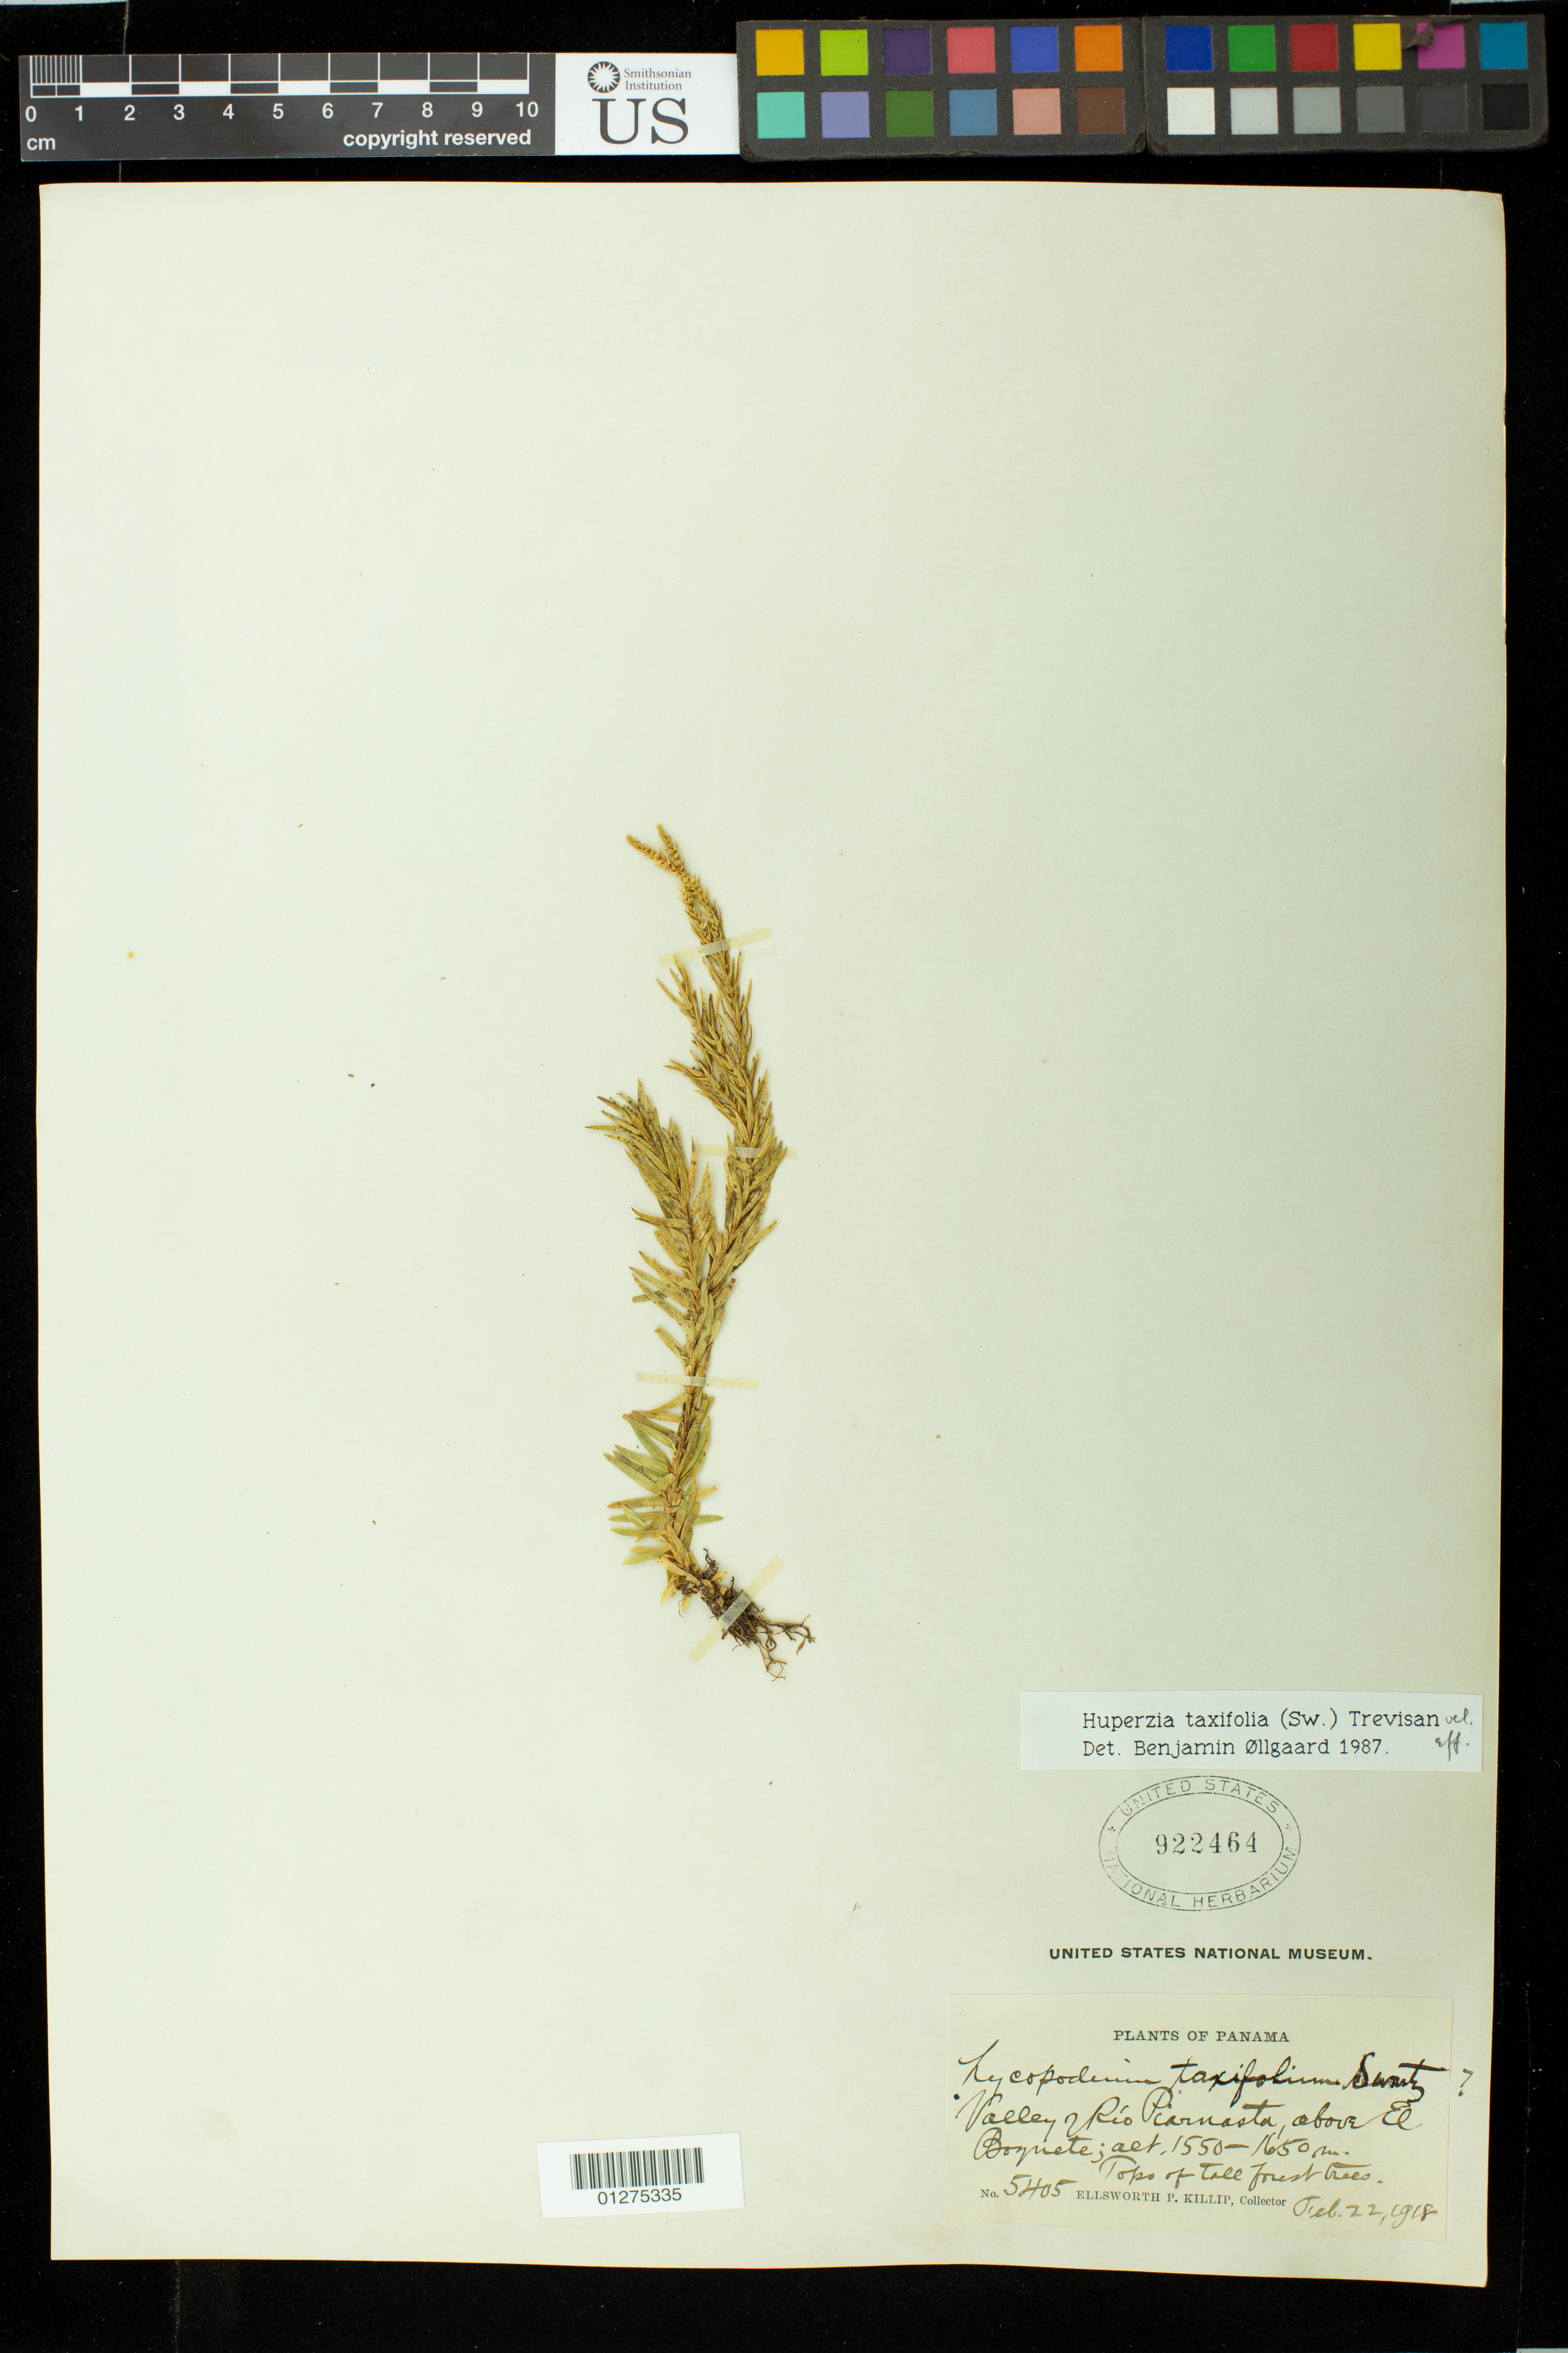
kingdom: Plantae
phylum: Tracheophyta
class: Lycopodiopsida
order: Lycopodiales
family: Lycopodiaceae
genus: Phlegmariurus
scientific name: Phlegmariurus taxifolius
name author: (Sw.) Á. Löve & D. Löve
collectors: E. P. Killip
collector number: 5405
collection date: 1918-07-22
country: Panama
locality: Valley Rio Piaruosta, above El bozuete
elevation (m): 1550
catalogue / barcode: US 922464